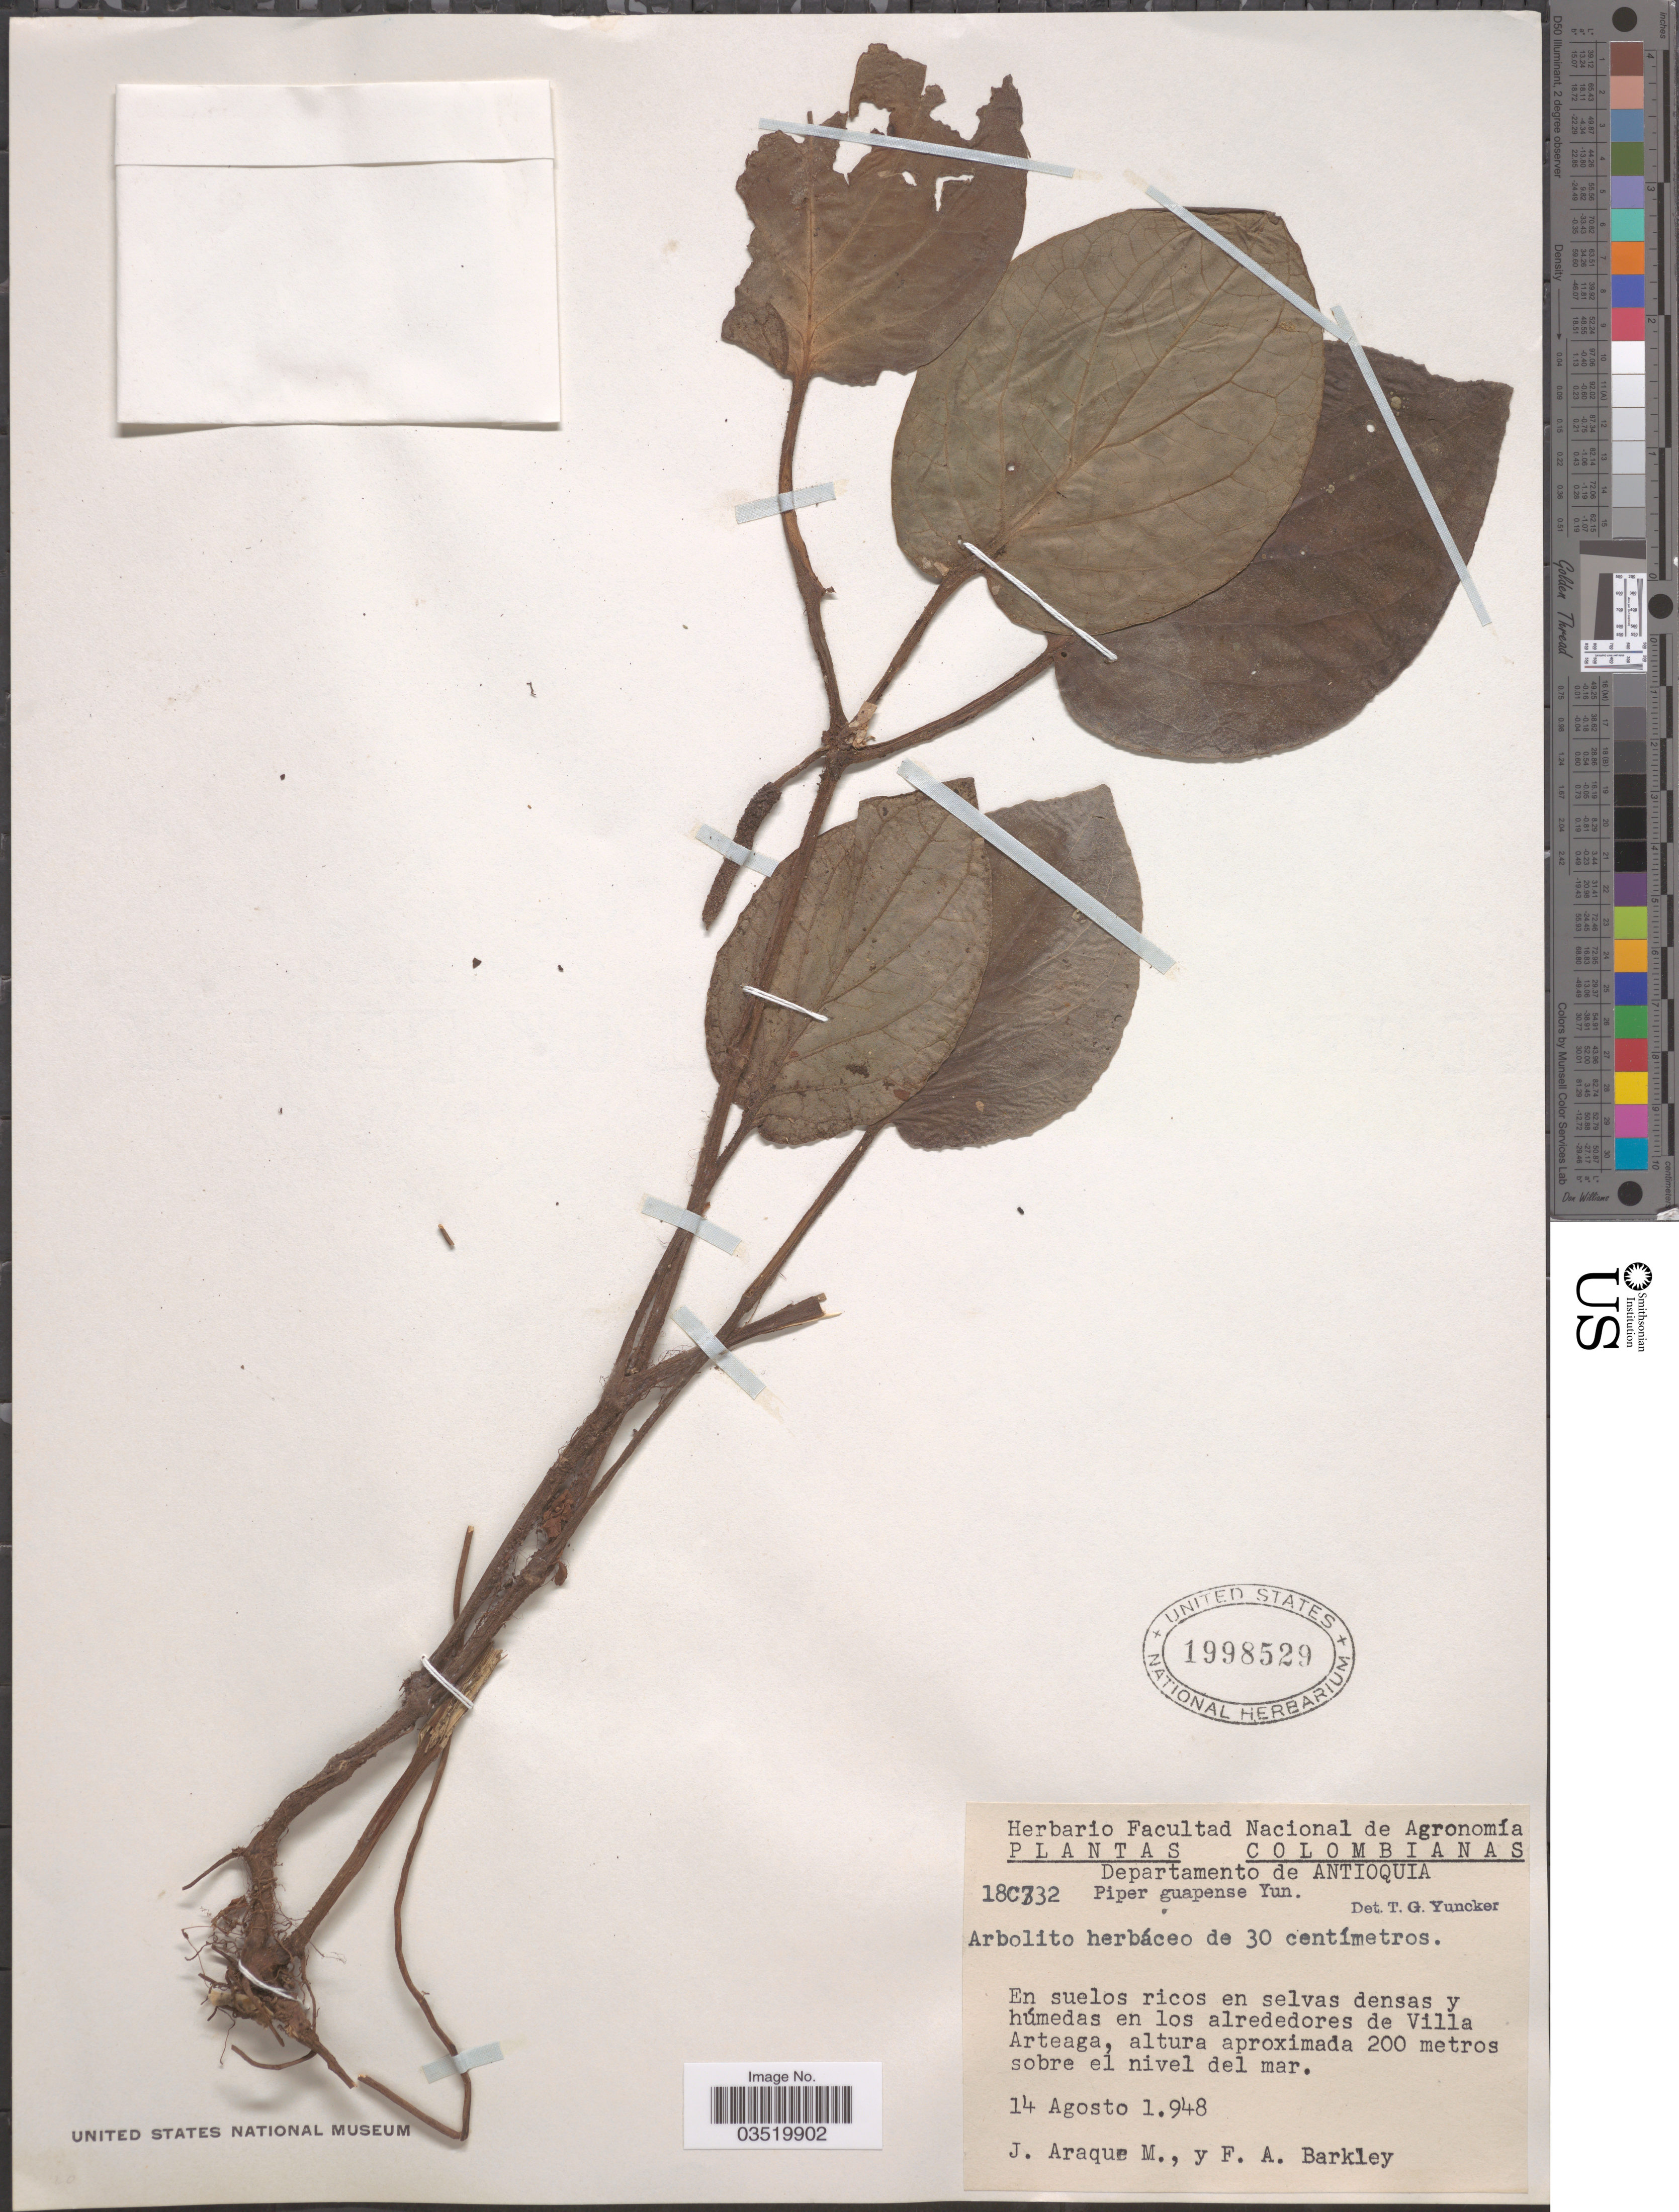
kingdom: Plantae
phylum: Tracheophyta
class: Magnoliopsida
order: Piperales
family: Piperaceae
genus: Piper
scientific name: Piper guapense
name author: Yunck. in Trel. & Yunck.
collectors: J. Araque Molina & F. A. Barkley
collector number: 18C732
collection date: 1948-08-14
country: Colombia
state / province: Antioquia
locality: Departamento de Antioquia. En los alrededores de Villa Arteaga.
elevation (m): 200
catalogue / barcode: US 1998529